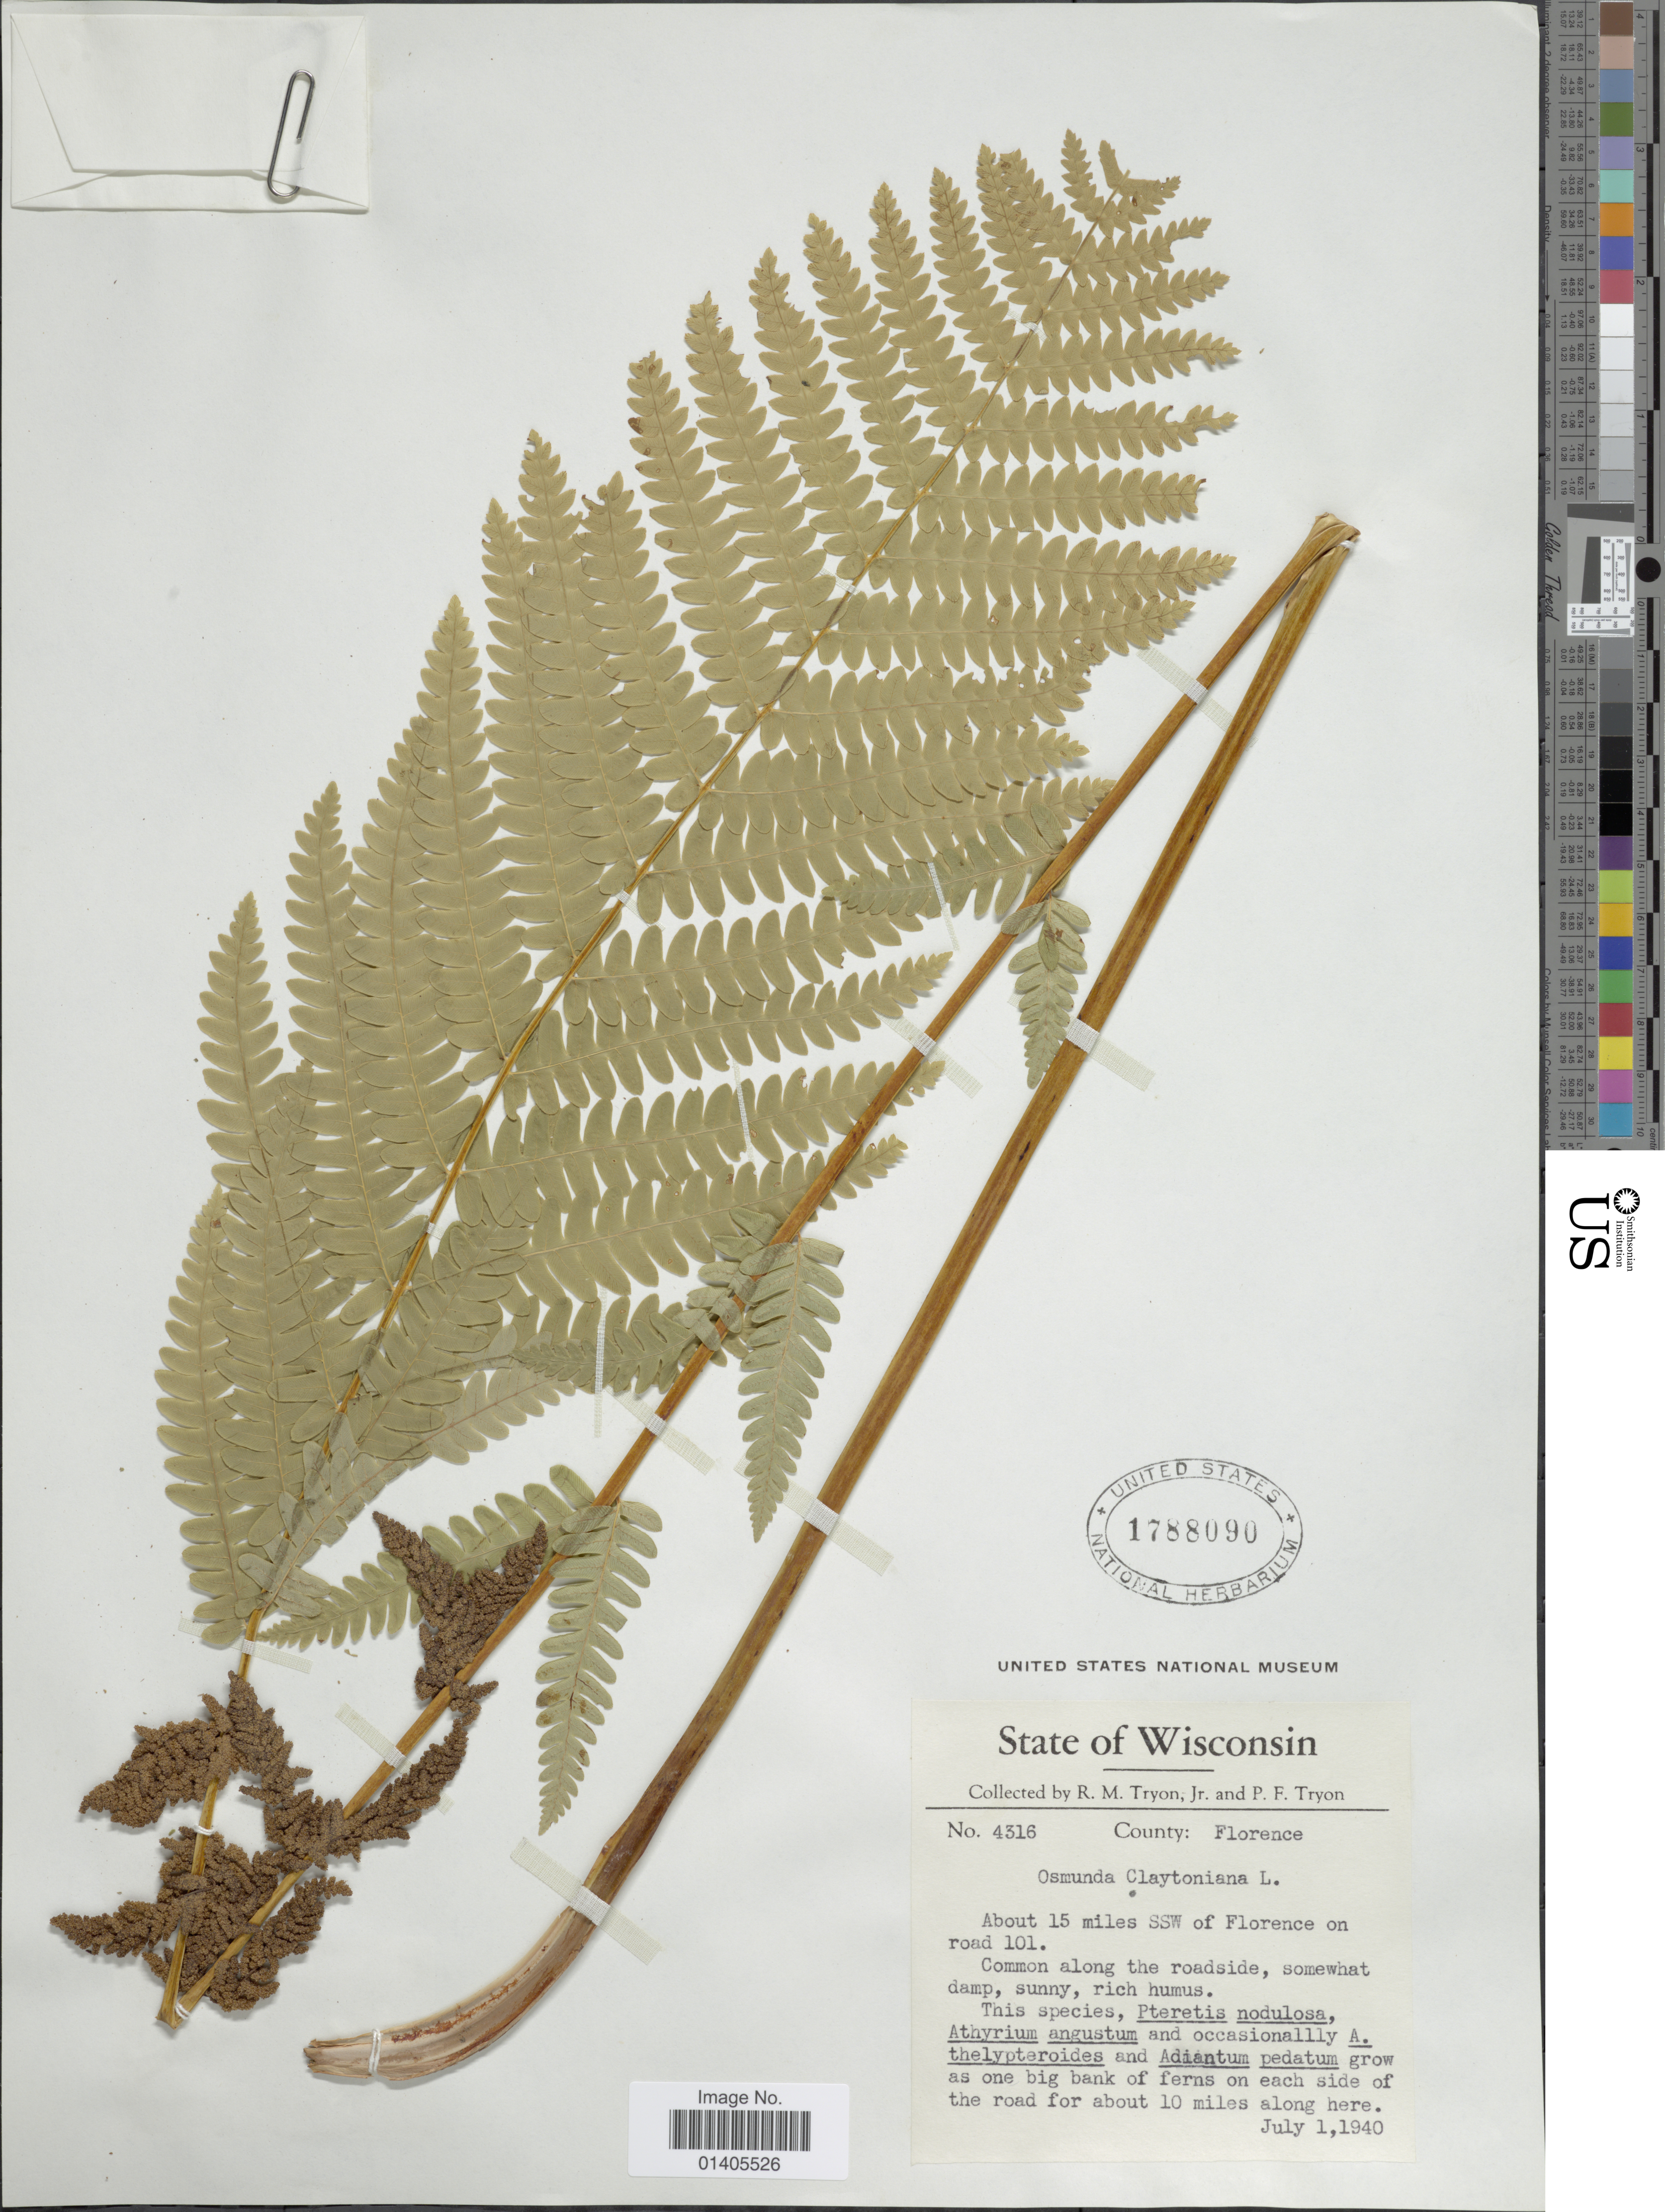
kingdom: Plantae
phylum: Tracheophyta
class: Polypodiopsida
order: Osmundales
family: Osmundaceae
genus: Osmunda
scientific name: Osmunda claytoniana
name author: (L.) Tagawa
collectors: R. M. Tryon & P. Tryon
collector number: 4316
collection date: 1940-07-01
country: United States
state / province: Wisconsin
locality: State of Wisconsin, About 15 miles SSW of Florence on road 101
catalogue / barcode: US 1788090